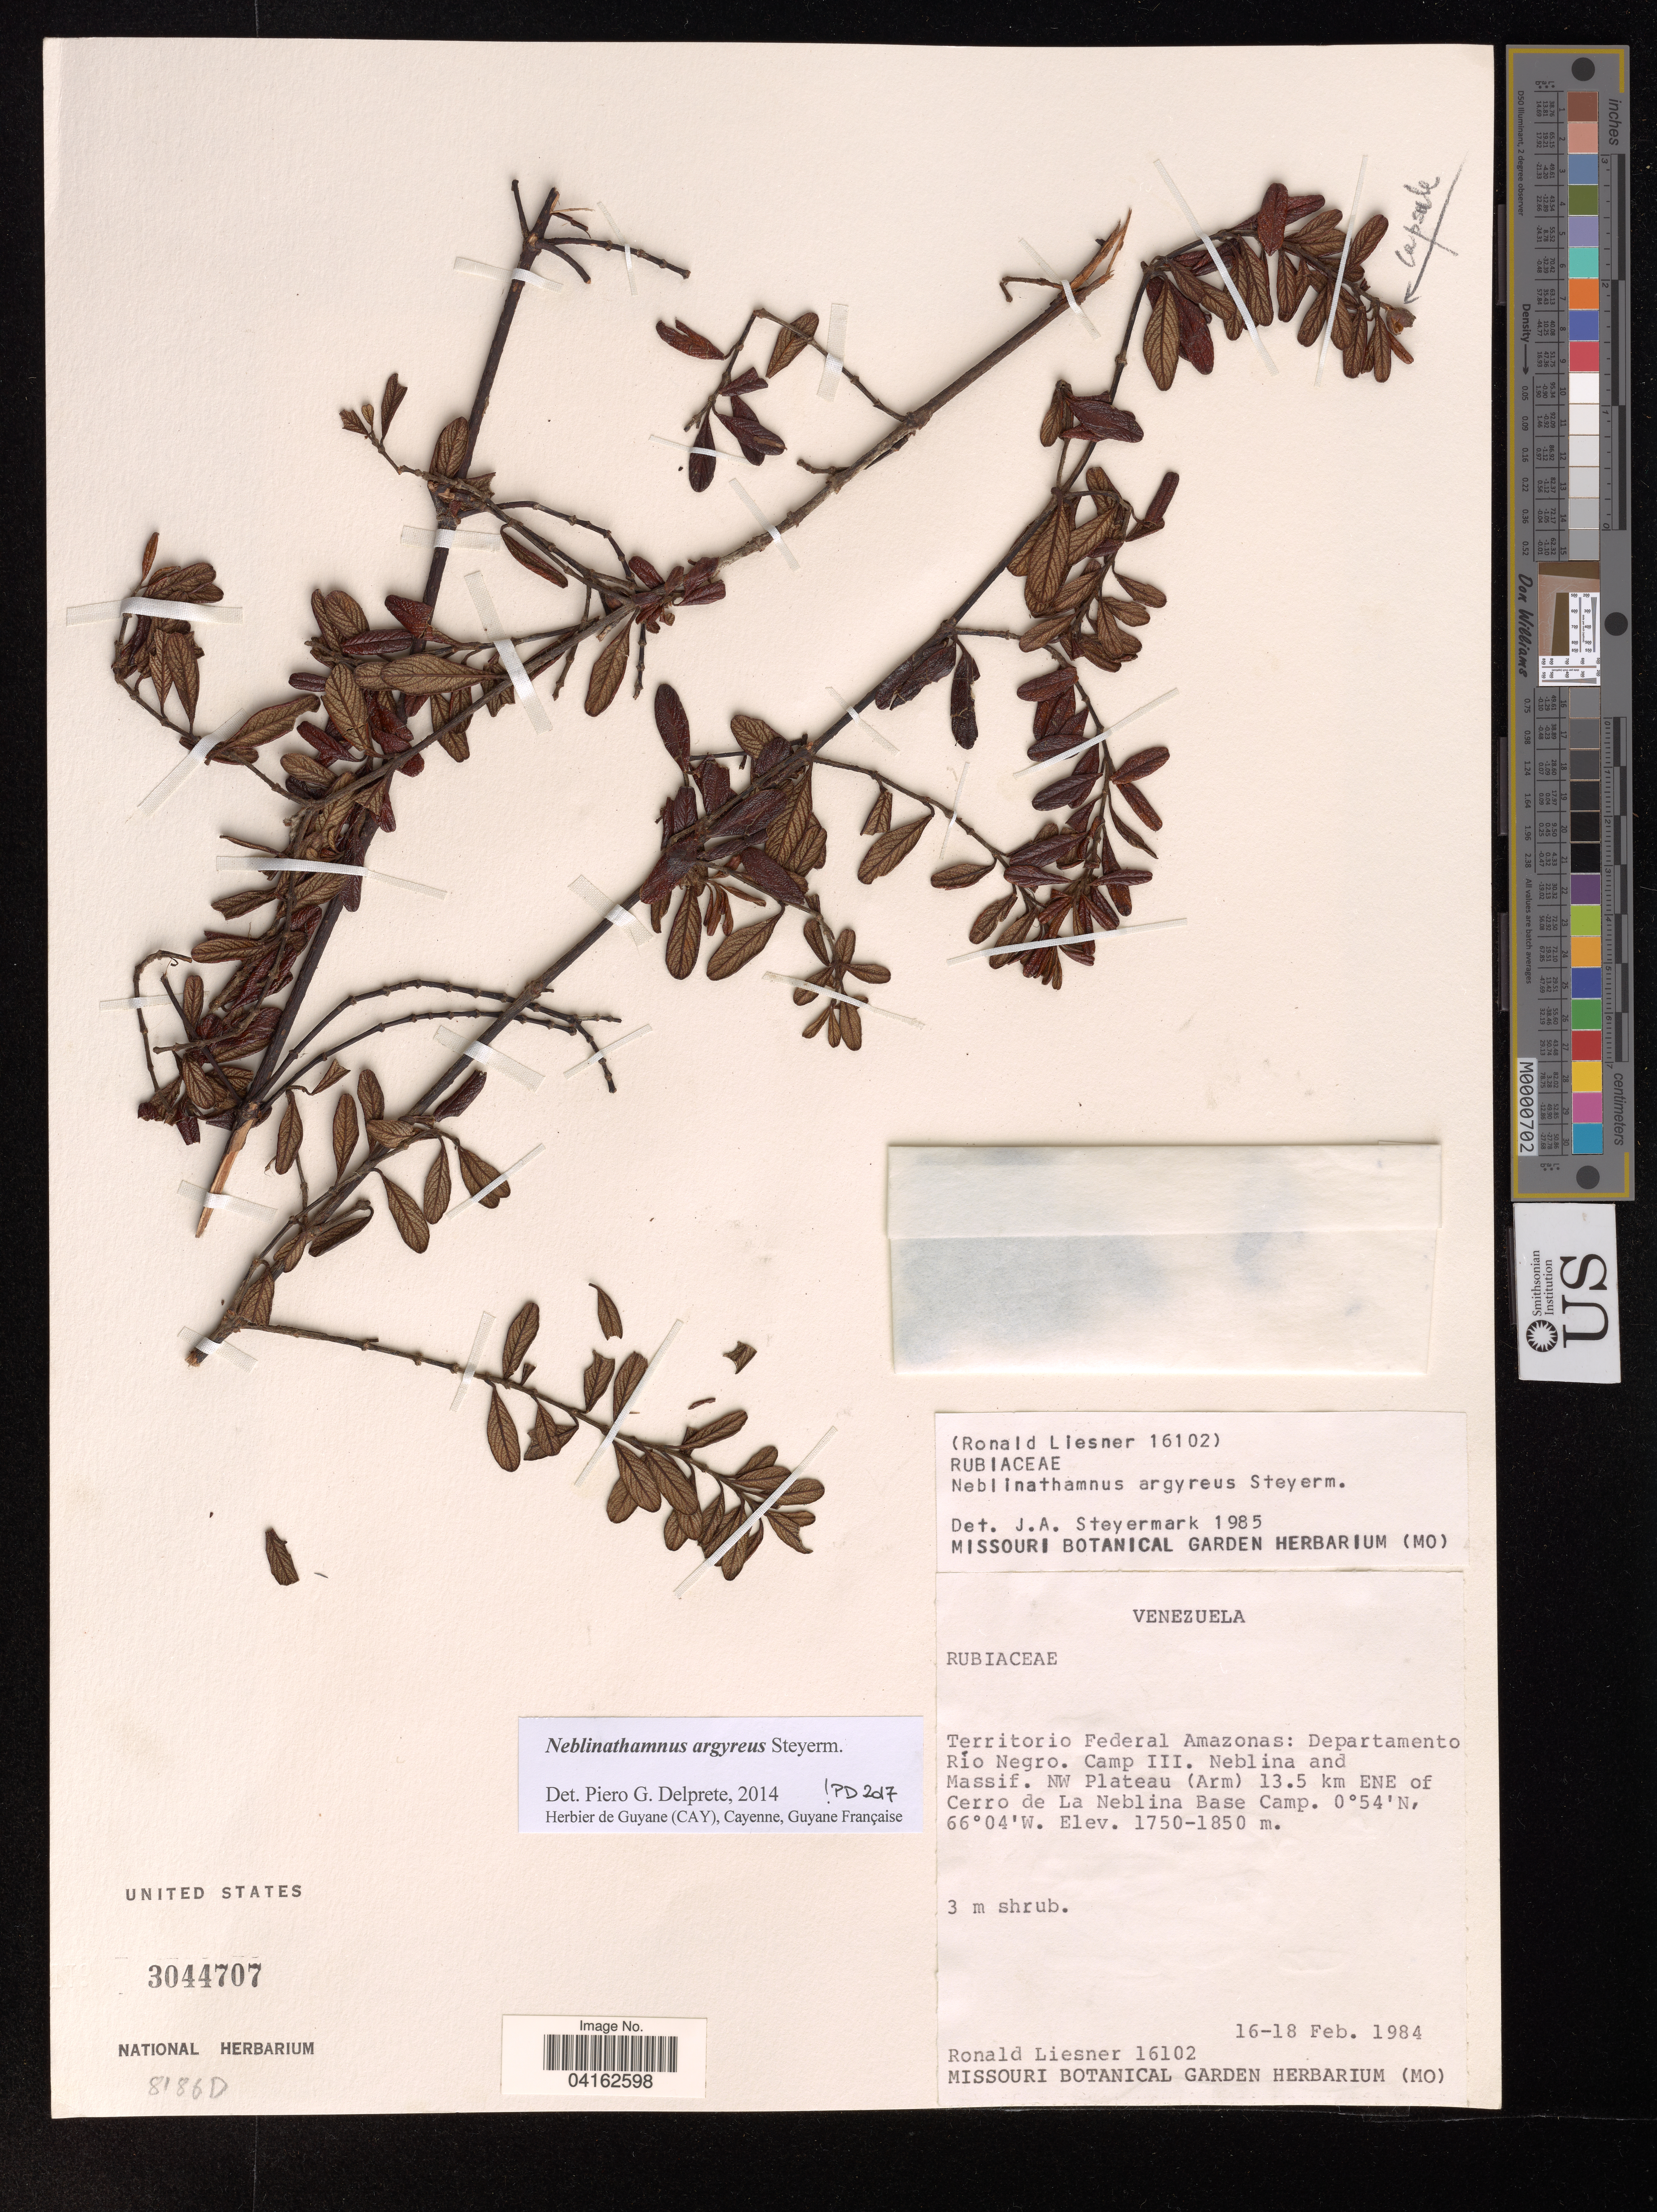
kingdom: Plantae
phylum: Tracheophyta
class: Magnoliopsida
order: Gentianales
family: Rubiaceae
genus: Neblinathamnus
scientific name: Neblinathamnus argyreus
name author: Steyerm.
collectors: R. L. Liesner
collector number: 16102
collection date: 1984-02-16/1984-02-18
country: Venezuela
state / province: Amazonas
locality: Departamento Rio Negro. Camp III. Neblina and Massif. NW Plateau (Arm) 13.5 km ENE of Cerro de La Neblina Base Camp.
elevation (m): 1750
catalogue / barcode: US 3044707